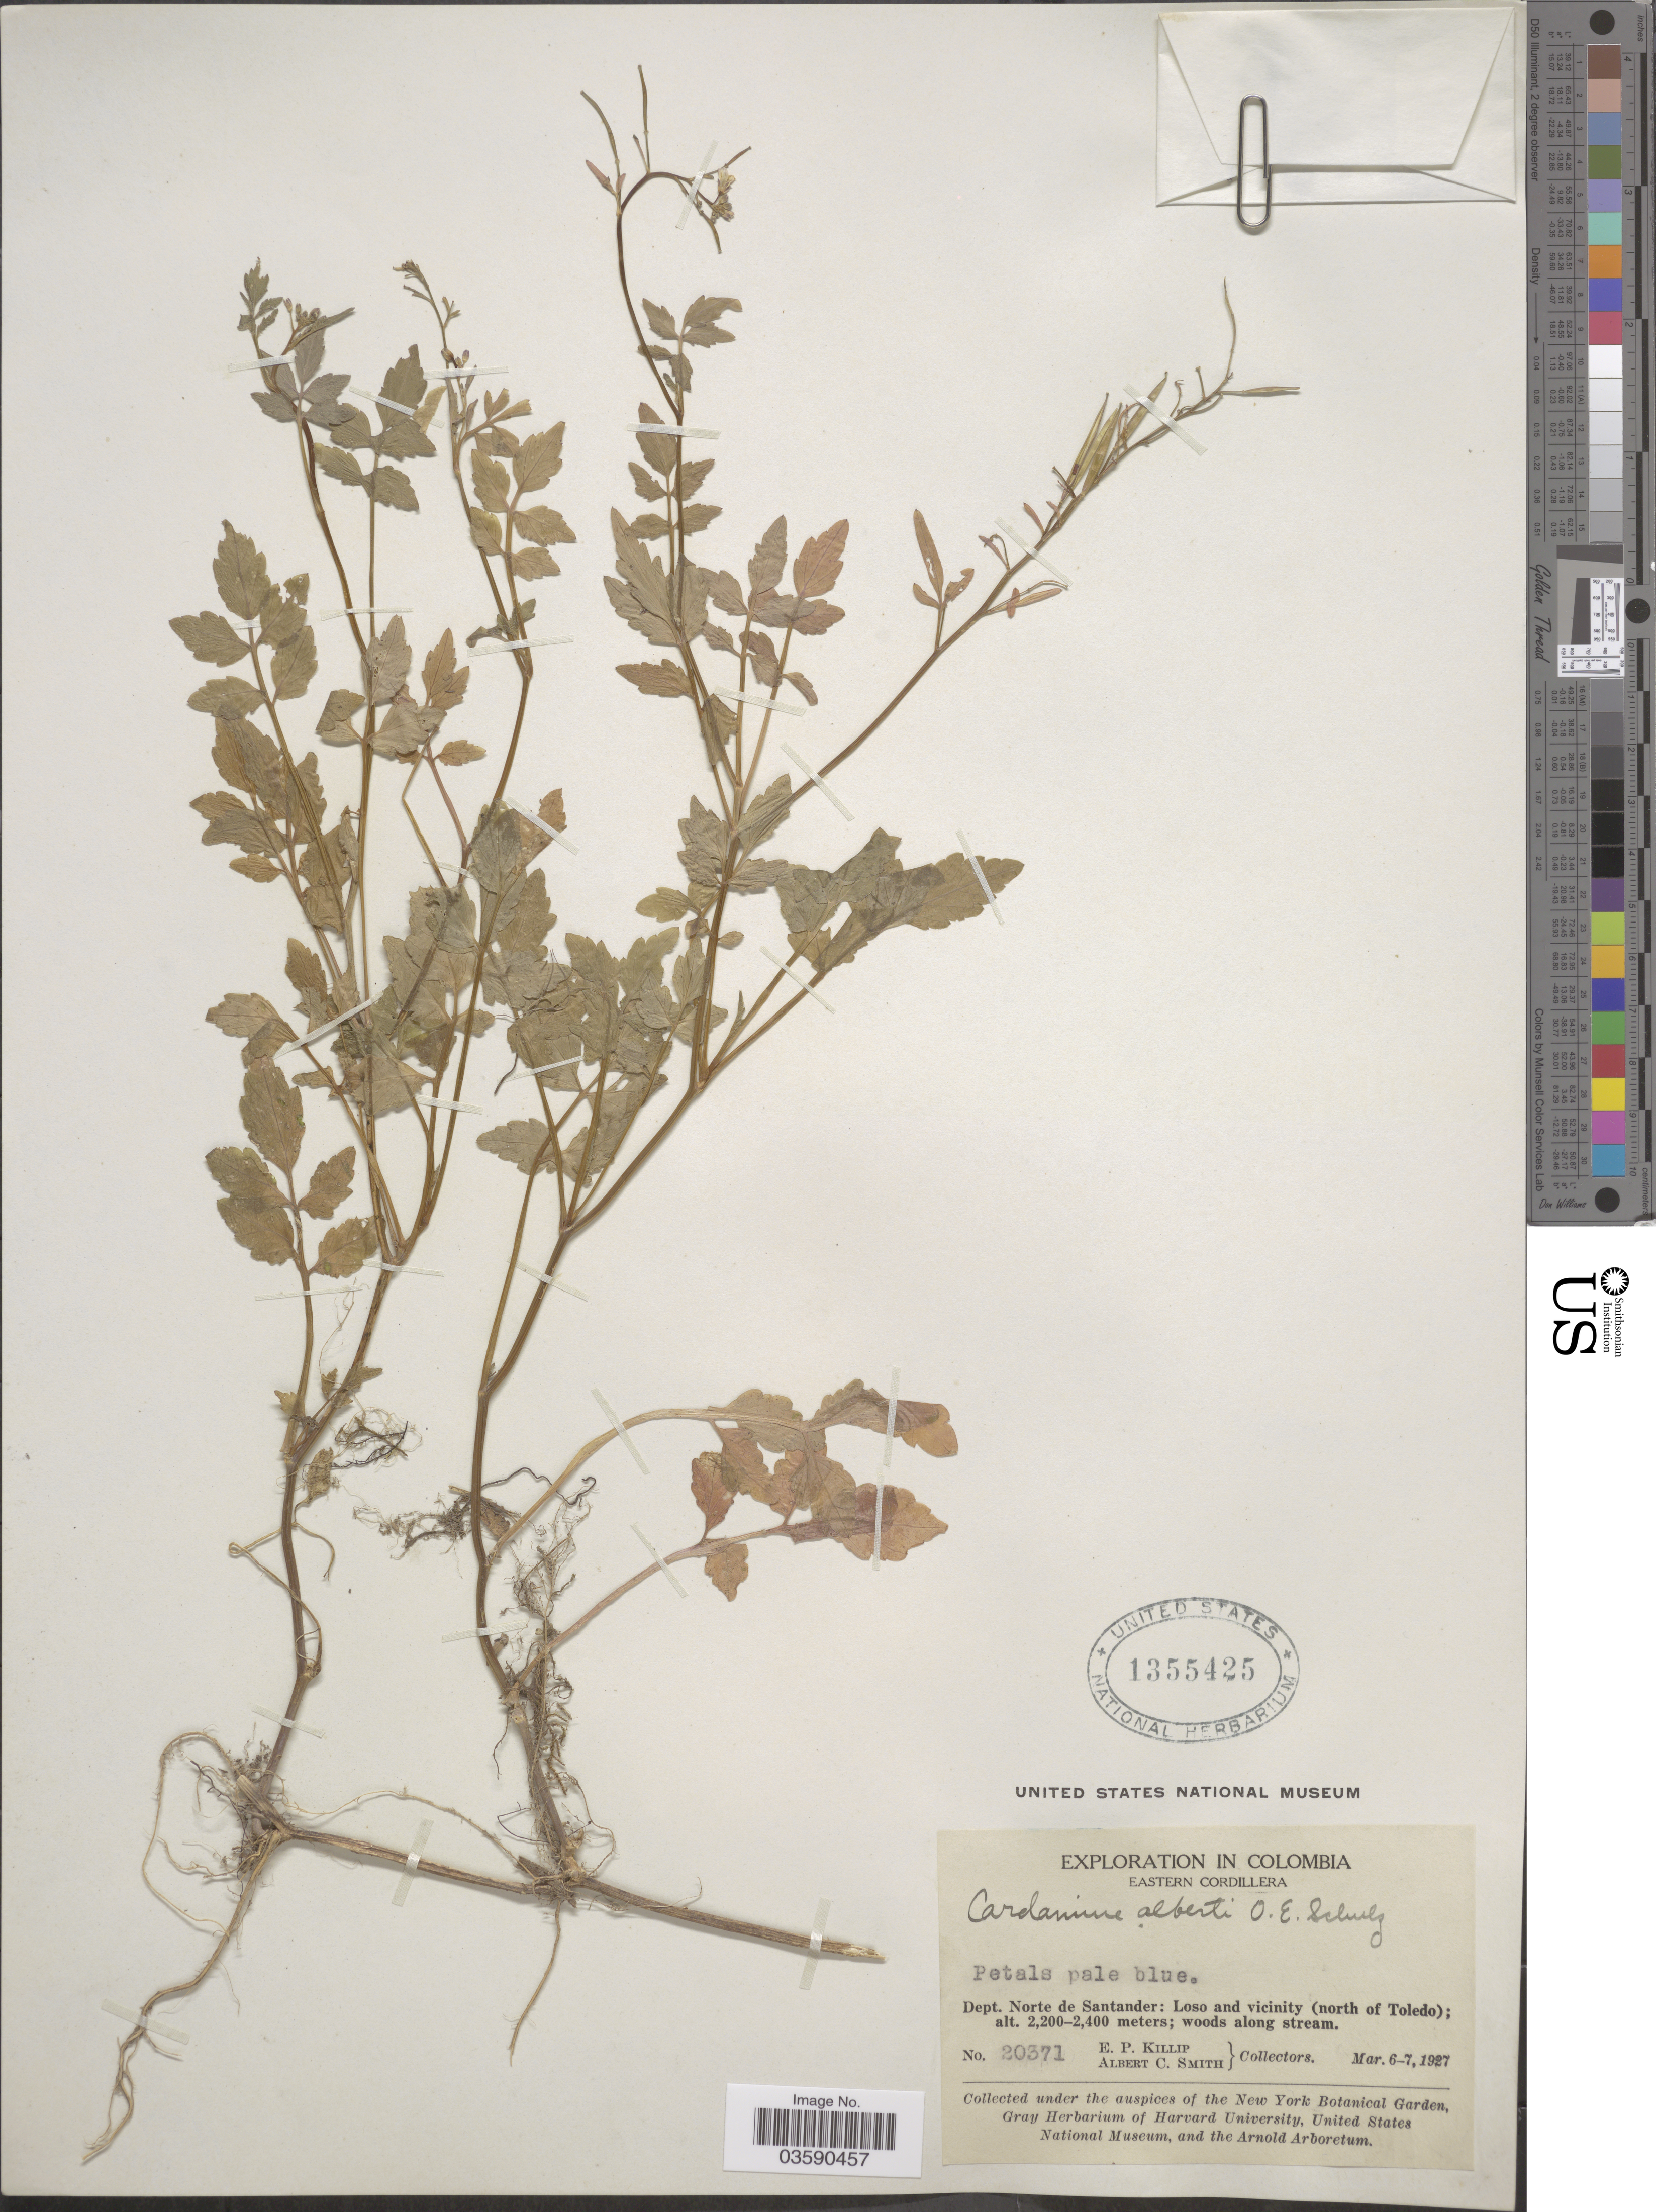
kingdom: Plantae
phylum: Tracheophyta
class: Magnoliopsida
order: Brassicales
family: Brassicaceae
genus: Cardamine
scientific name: Cardamine alberti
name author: O.E. Schulz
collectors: E. P. Killip & A. C. Smith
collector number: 20371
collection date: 1927-03-06/1927-03-07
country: Colombia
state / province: Norte de Santander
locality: Eastern Cordillera. Dept. Norte de Santander: Loso and vicinity (north of Toledo).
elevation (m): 2200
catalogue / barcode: US 1355425